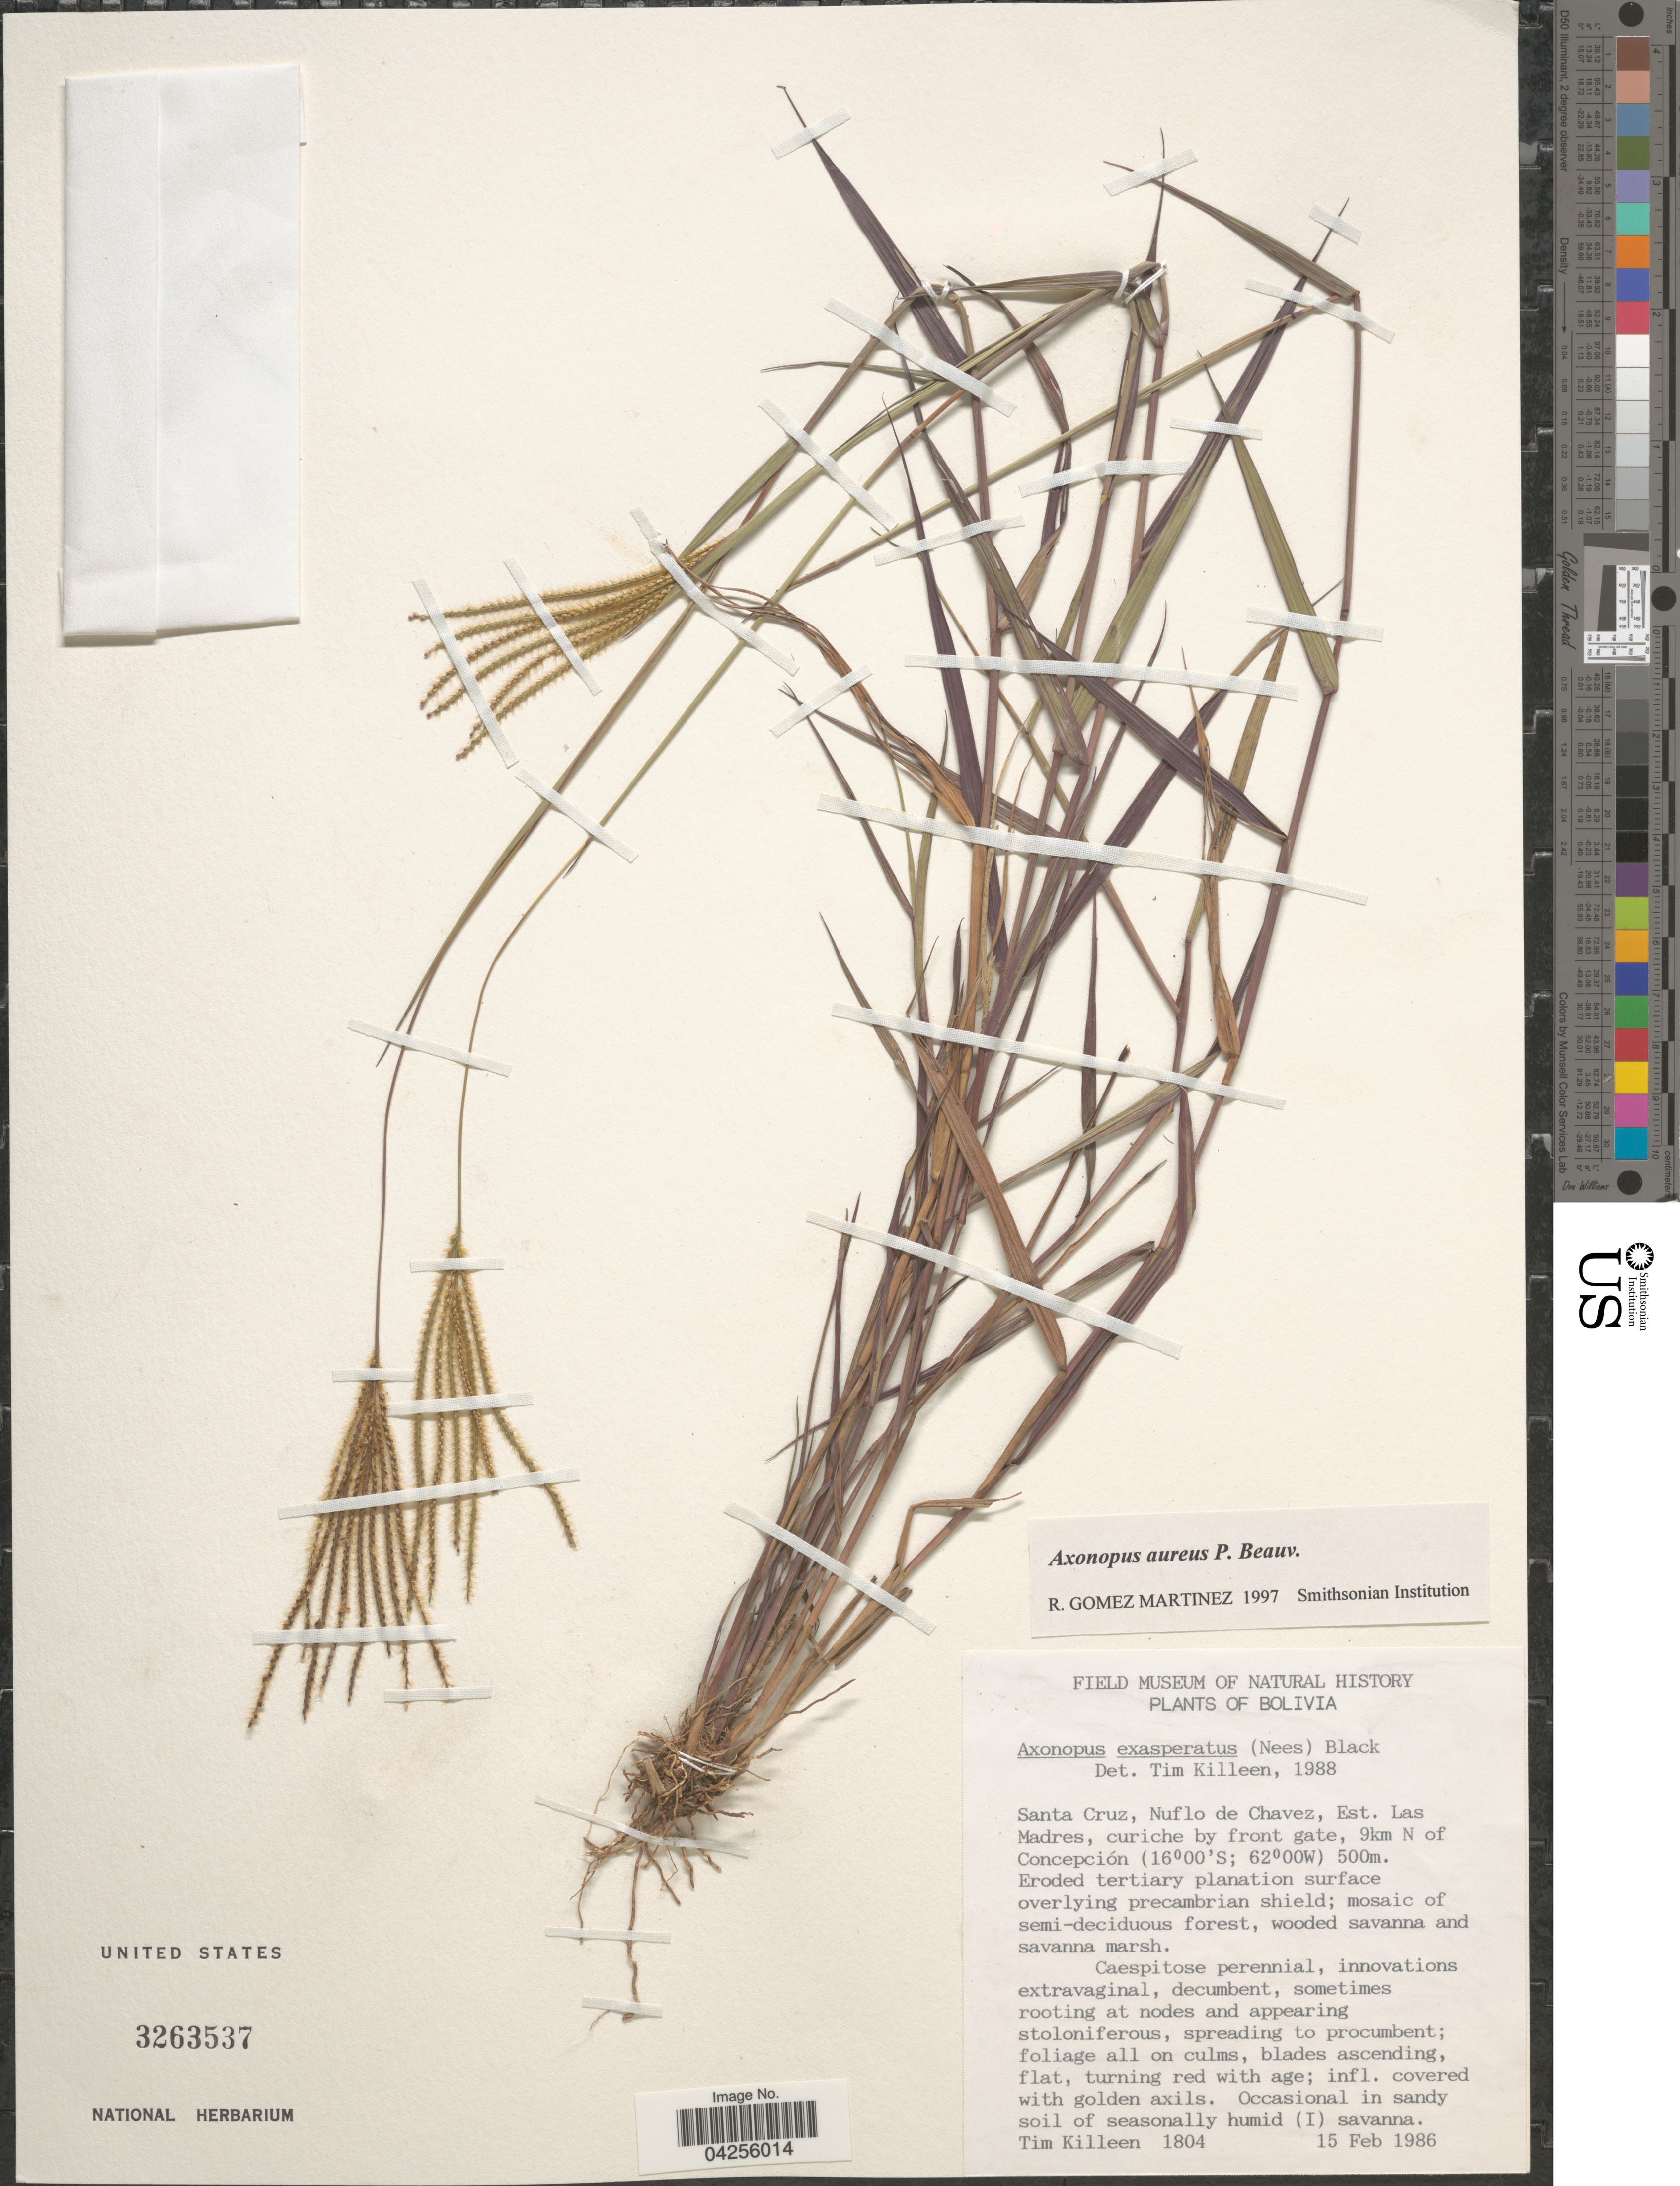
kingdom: Plantae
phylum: Tracheophyta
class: Liliopsida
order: Poales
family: Poaceae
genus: Axonopus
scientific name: Axonopus canescens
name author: (Nees ex Trin.) Pilg.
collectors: T. J. Killeen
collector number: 1804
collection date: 1986-02-15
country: Bolivia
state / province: Santa Cruz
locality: Nuflo de Chavez, Est. Las Madres, curiche by front gate, 9km N of Concepción.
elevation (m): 500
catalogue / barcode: US 3263537